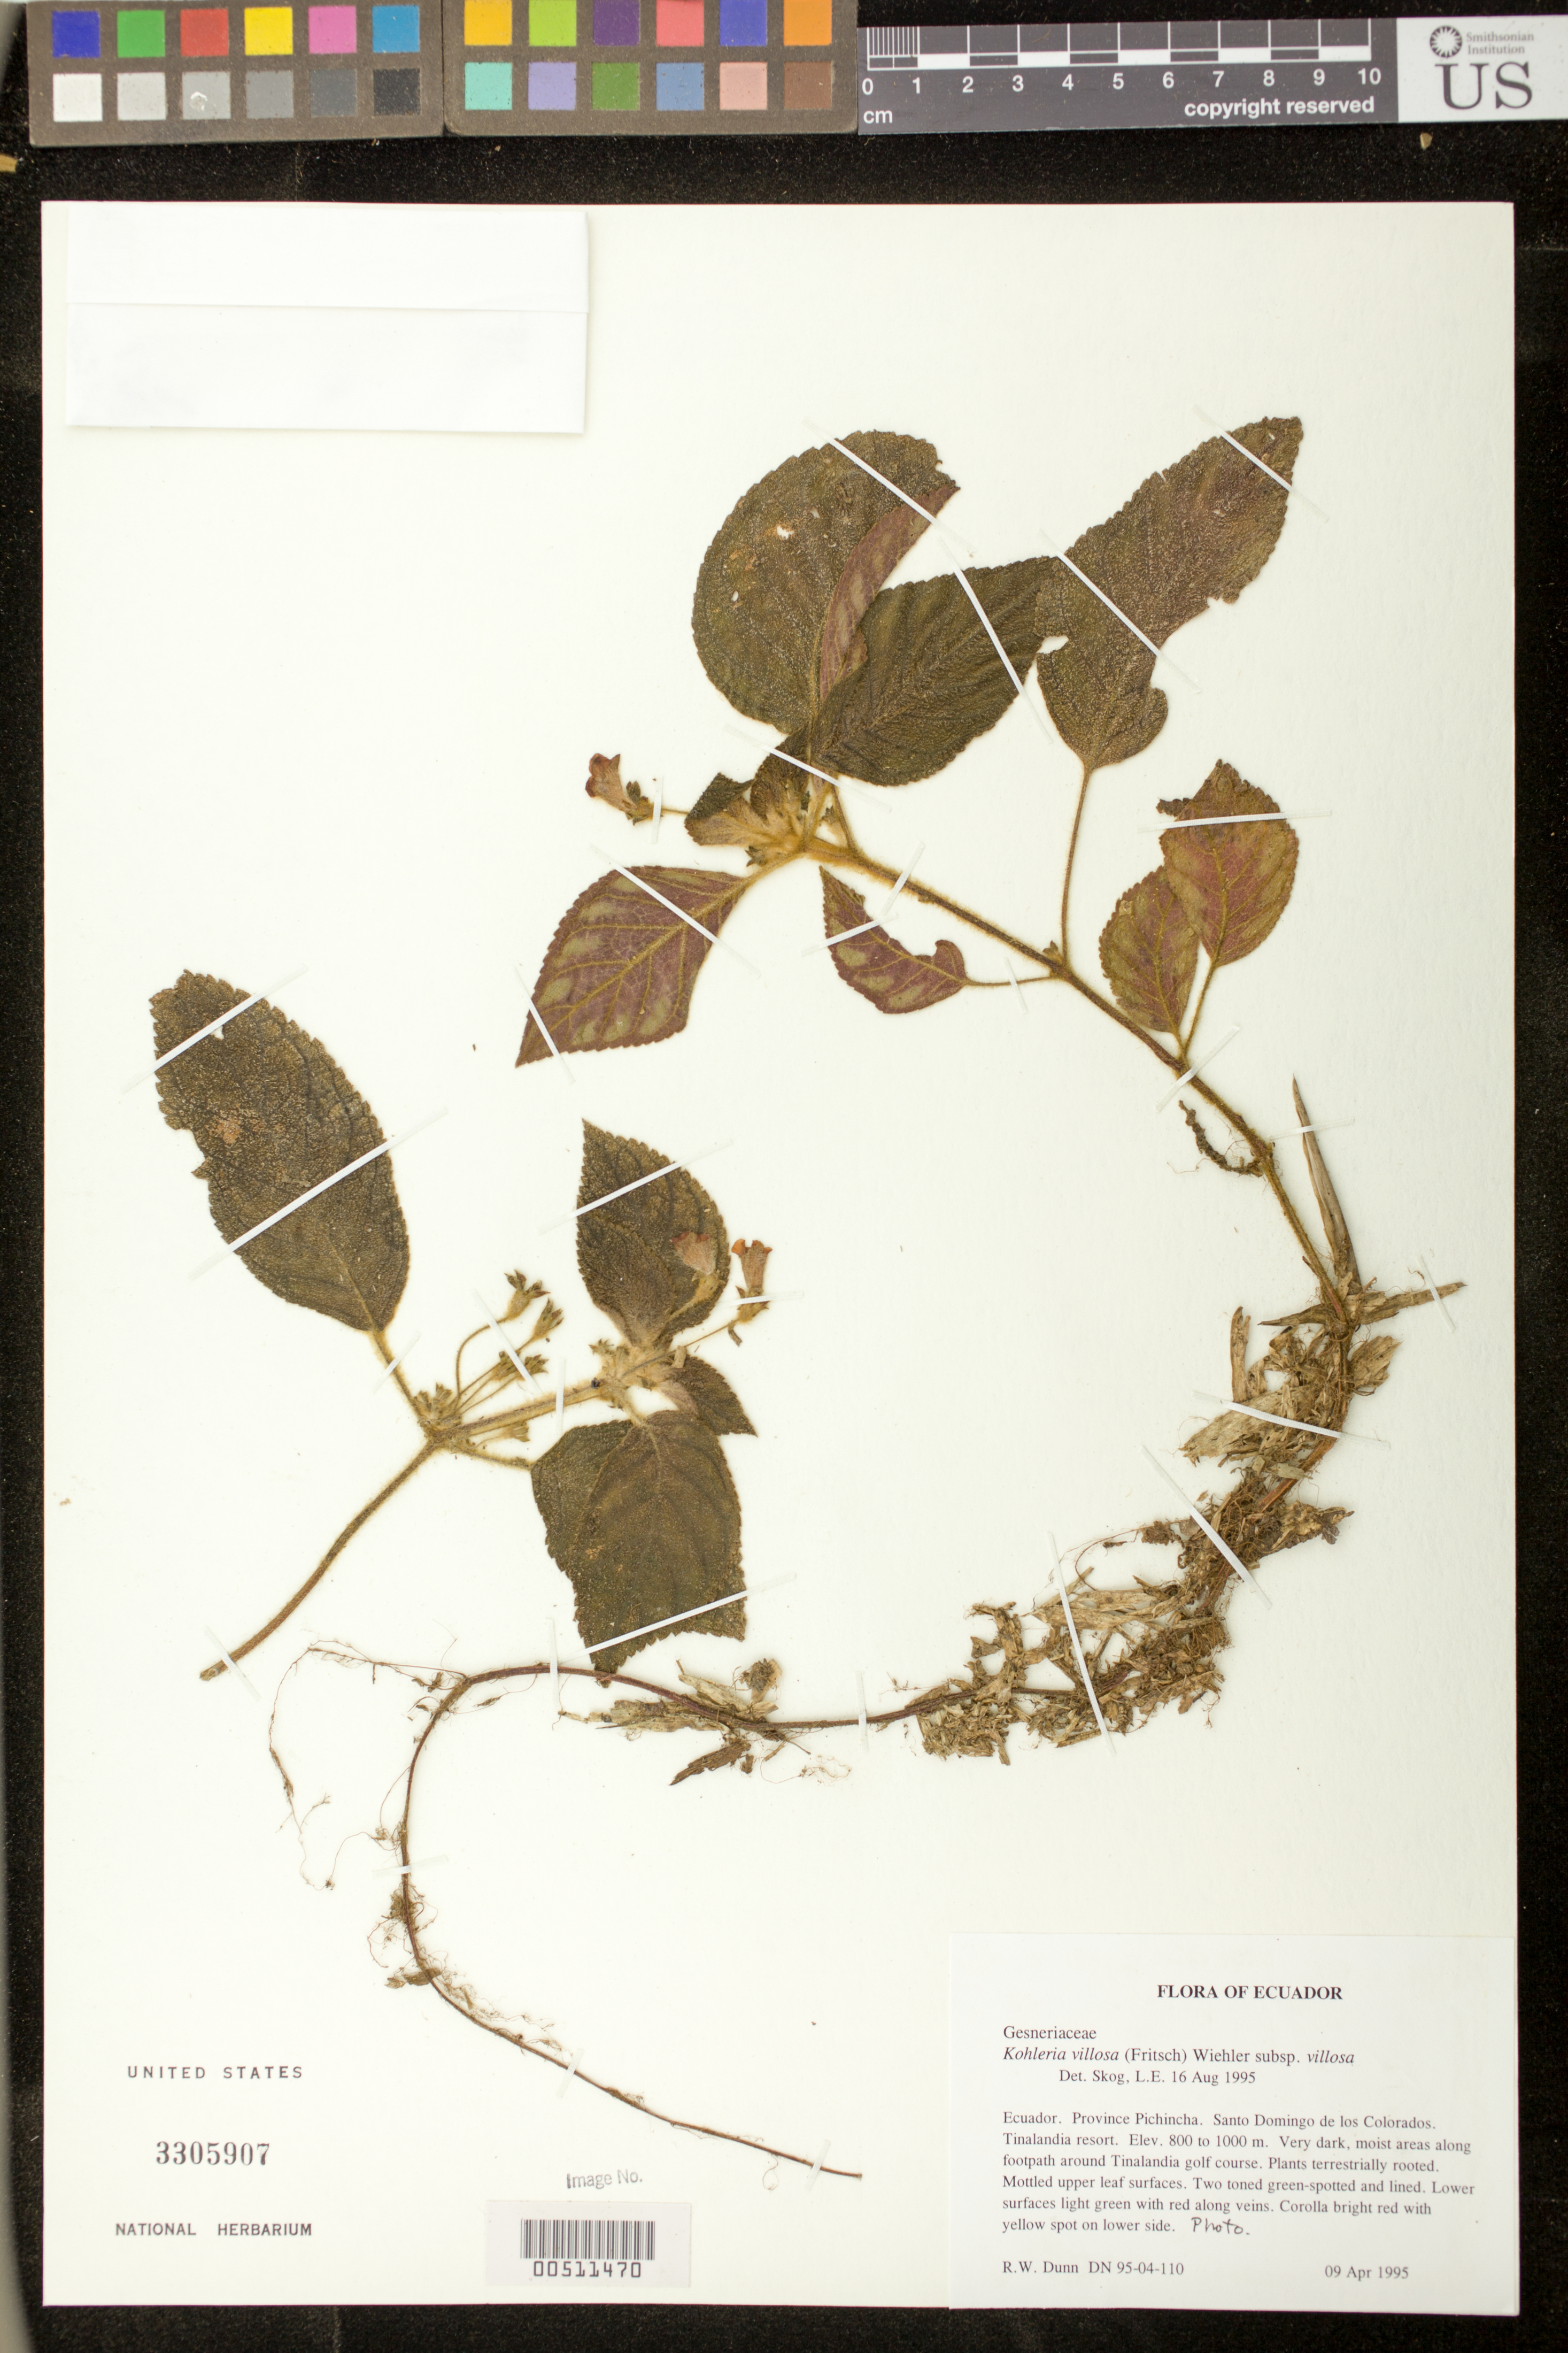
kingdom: Plantae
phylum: Tracheophyta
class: Magnoliopsida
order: Lamiales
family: Gesneriaceae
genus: Kohleria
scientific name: Kohleria villosa var. villosa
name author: (Fritsch) Wiehler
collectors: R. Dunn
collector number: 9504110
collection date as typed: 09 Apr 1995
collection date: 1995-04-09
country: Ecuador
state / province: Esmeraldas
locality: NW of Lita, road to San Lorenzo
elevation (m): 700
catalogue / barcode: US 3305907